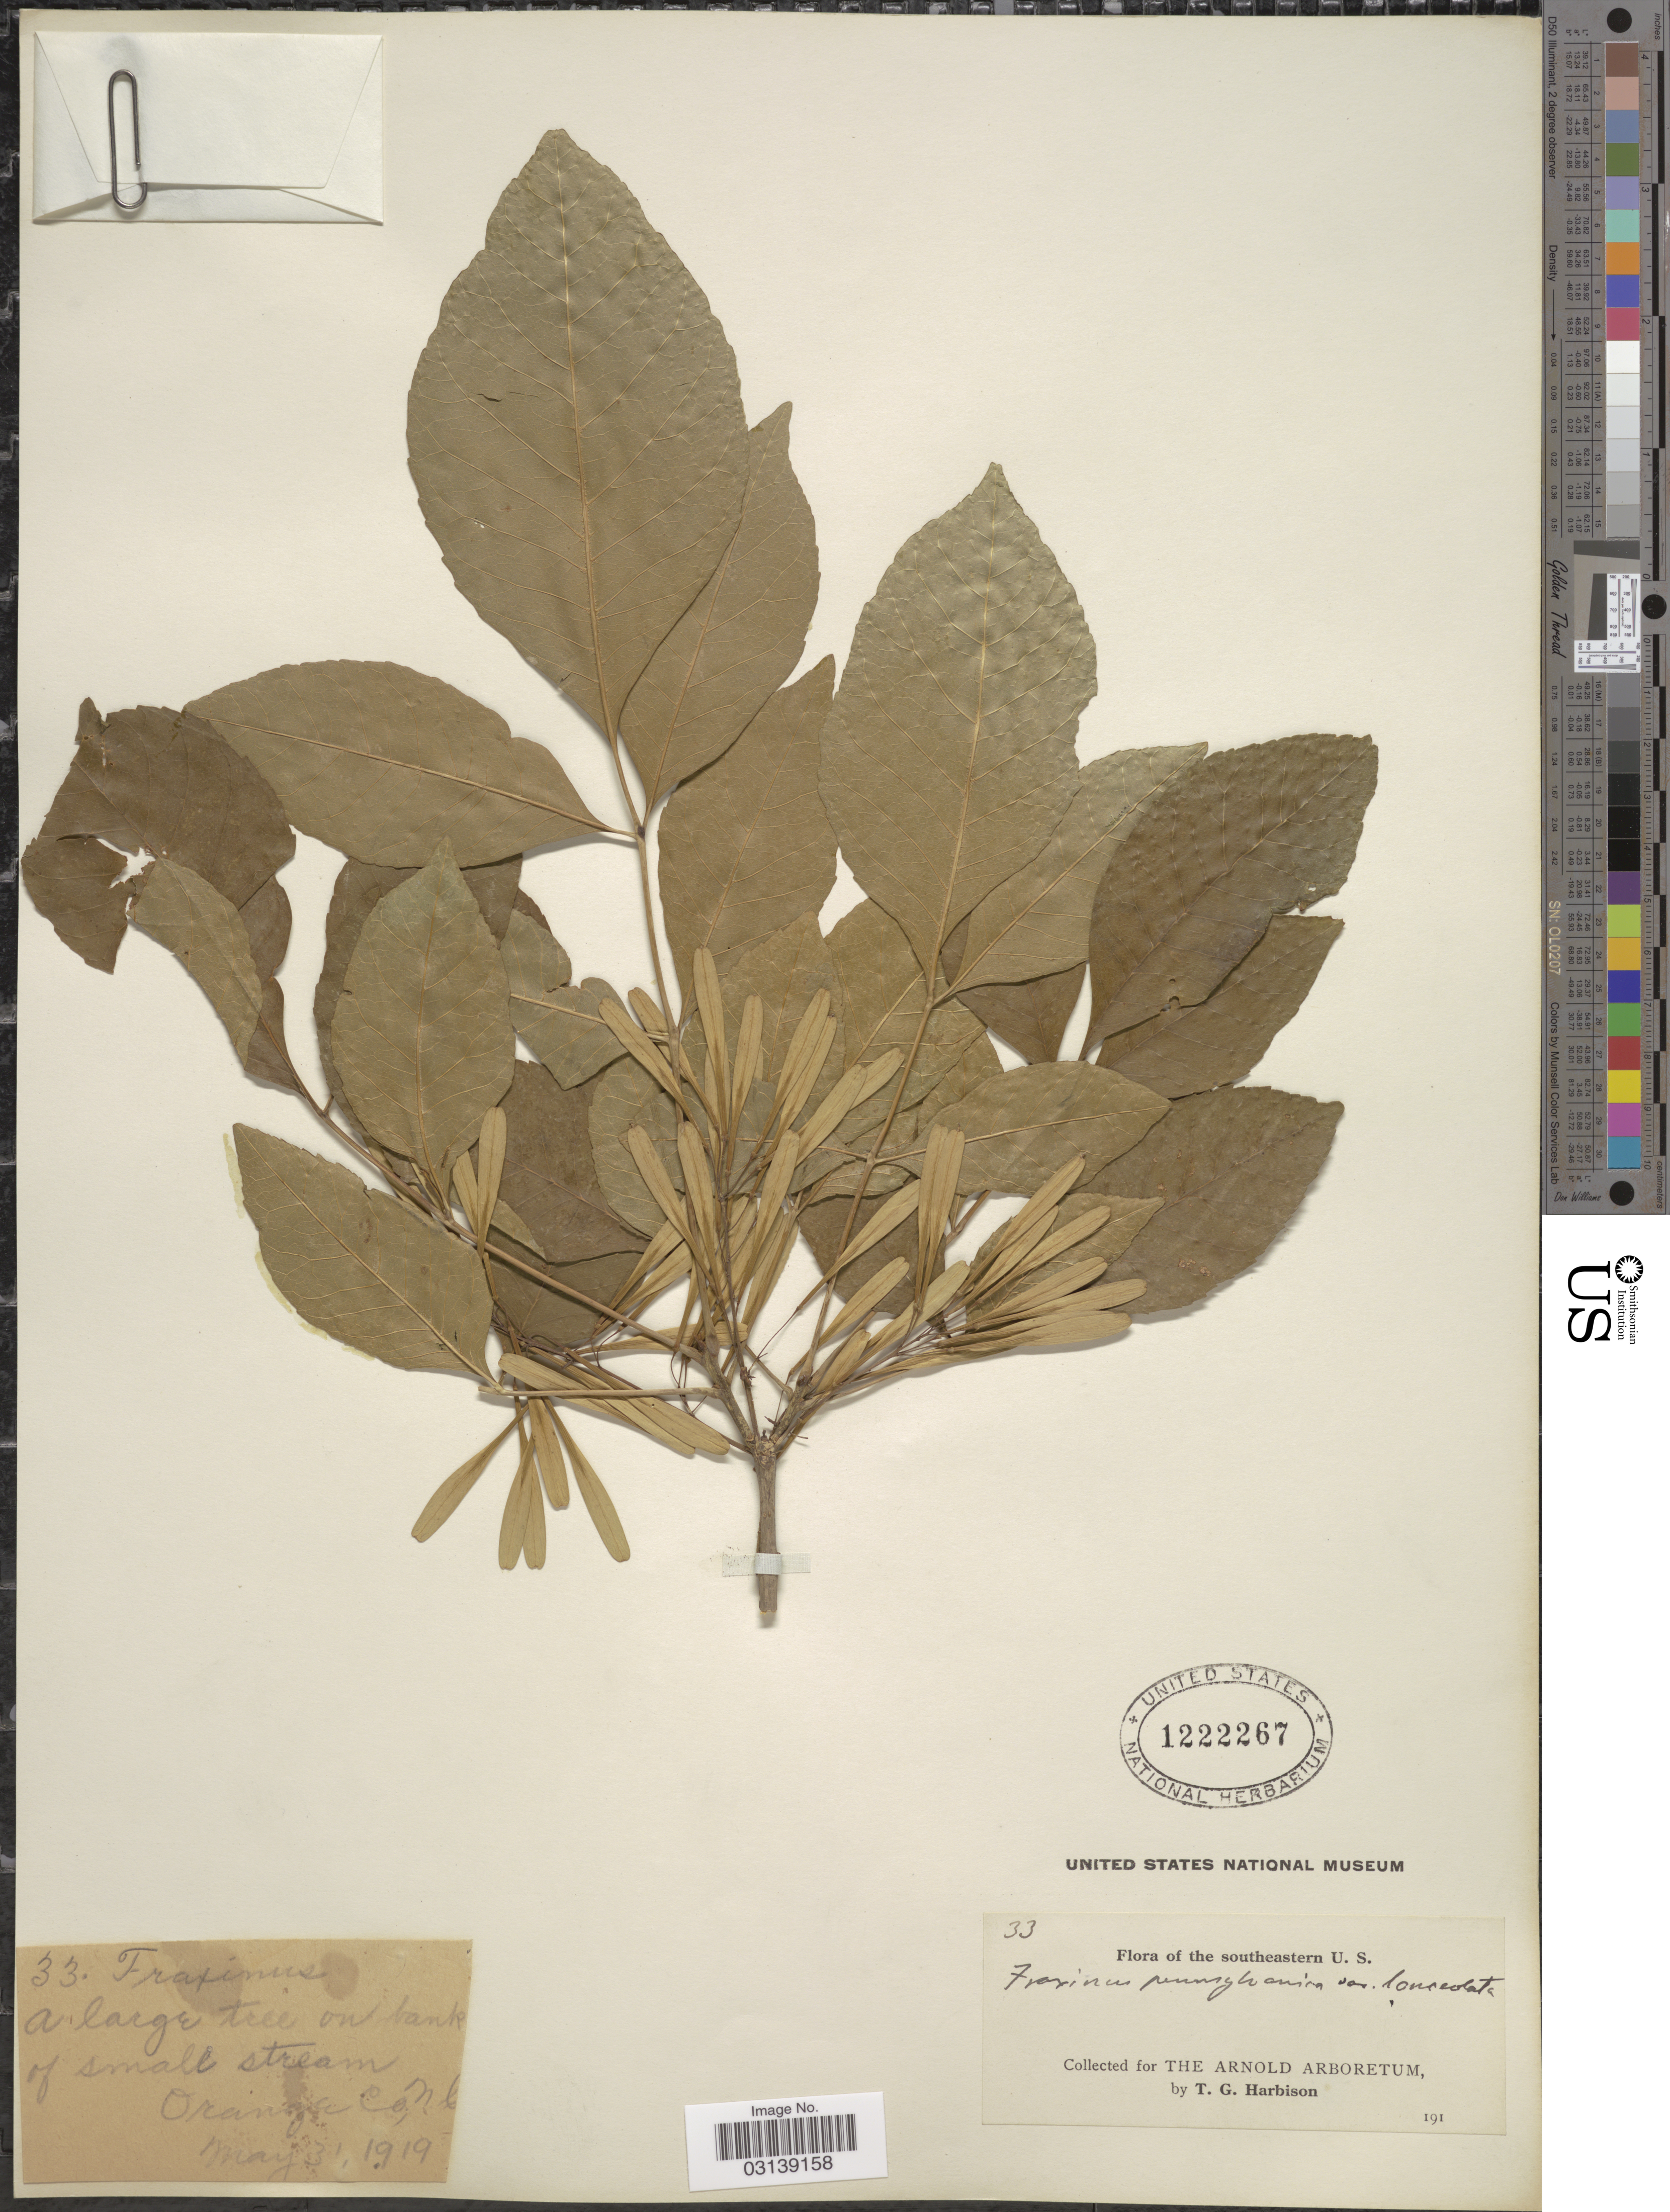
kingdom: Plantae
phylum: Tracheophyta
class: Magnoliopsida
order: Lamiales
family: Oleaceae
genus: Fraxinus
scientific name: Fraxinus pennsylvanica var. lanceolata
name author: Sarg.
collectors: T. Harbison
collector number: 33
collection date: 1919-05-31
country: United States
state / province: North Carolina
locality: Orange Co.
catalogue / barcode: US 1222267